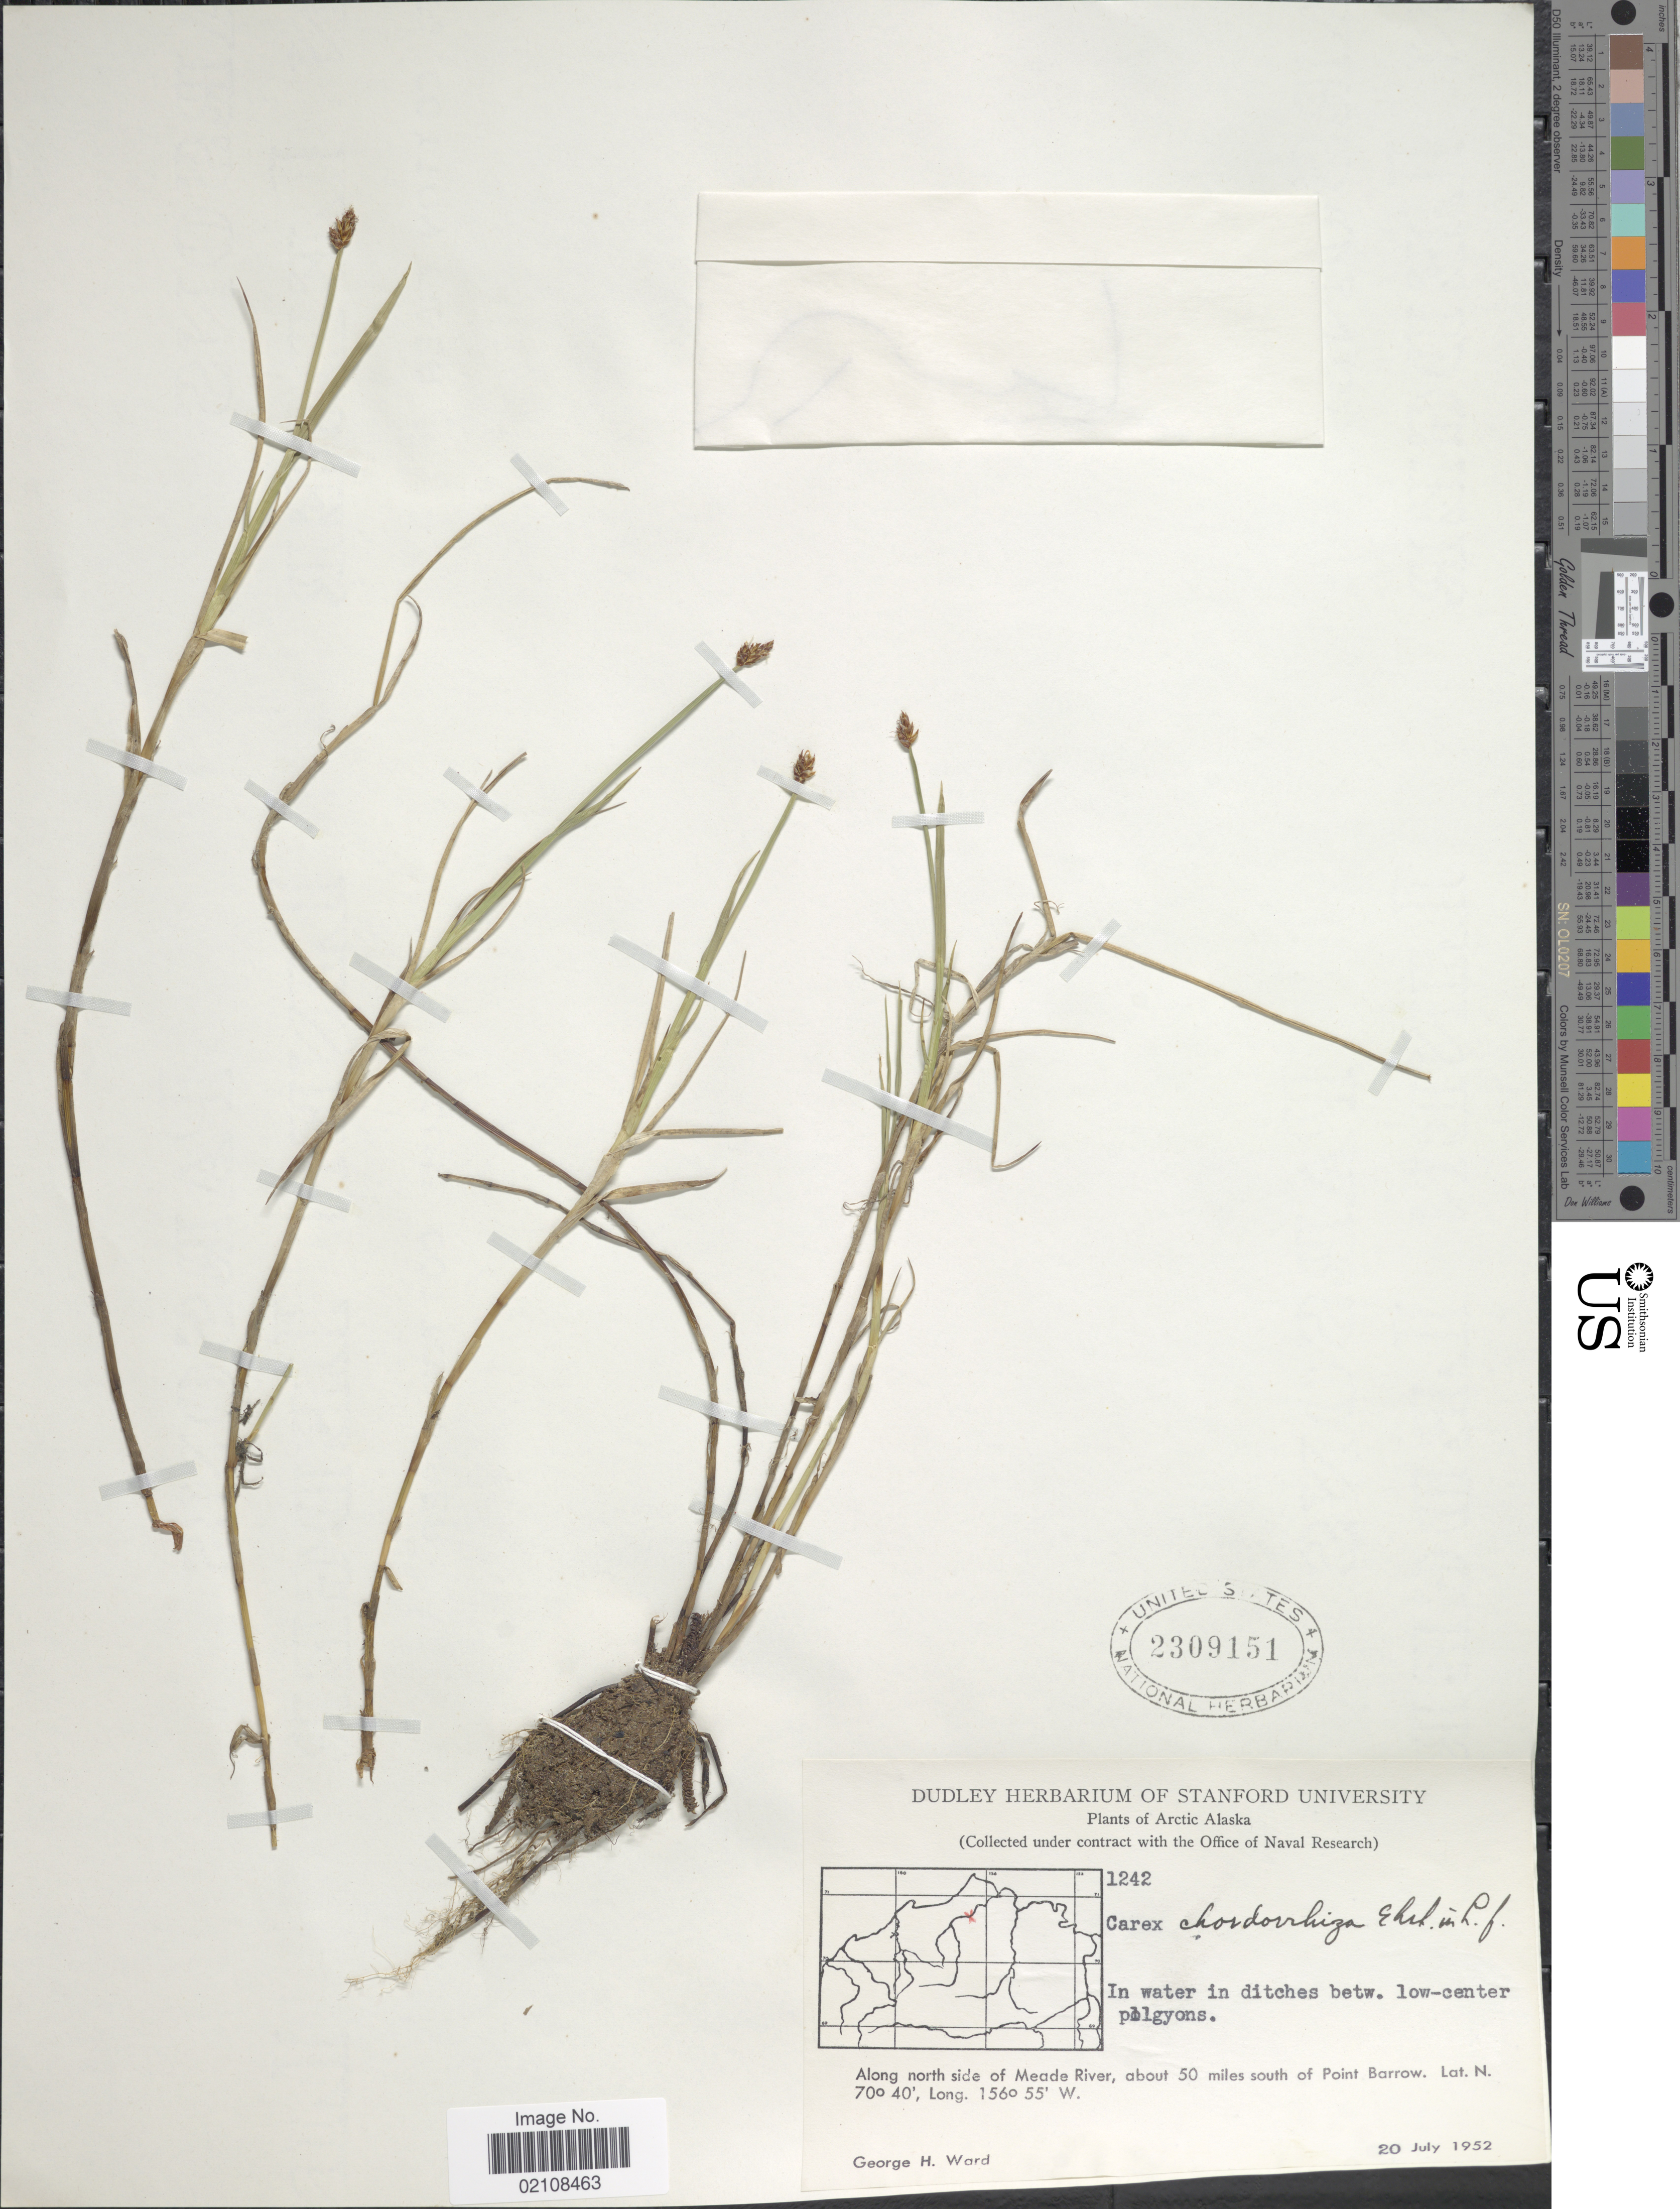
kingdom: Plantae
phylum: Tracheophyta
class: Liliopsida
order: Poales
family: Cyperaceae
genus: Carex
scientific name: Carex chordorrhiza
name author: L. f.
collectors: G. H. Ward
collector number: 1242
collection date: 1952-07-20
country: United States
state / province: Alaska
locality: Arctic Alaska. Along north side of Meade River, about 50 miles south of Point Barrow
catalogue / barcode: US 2309151